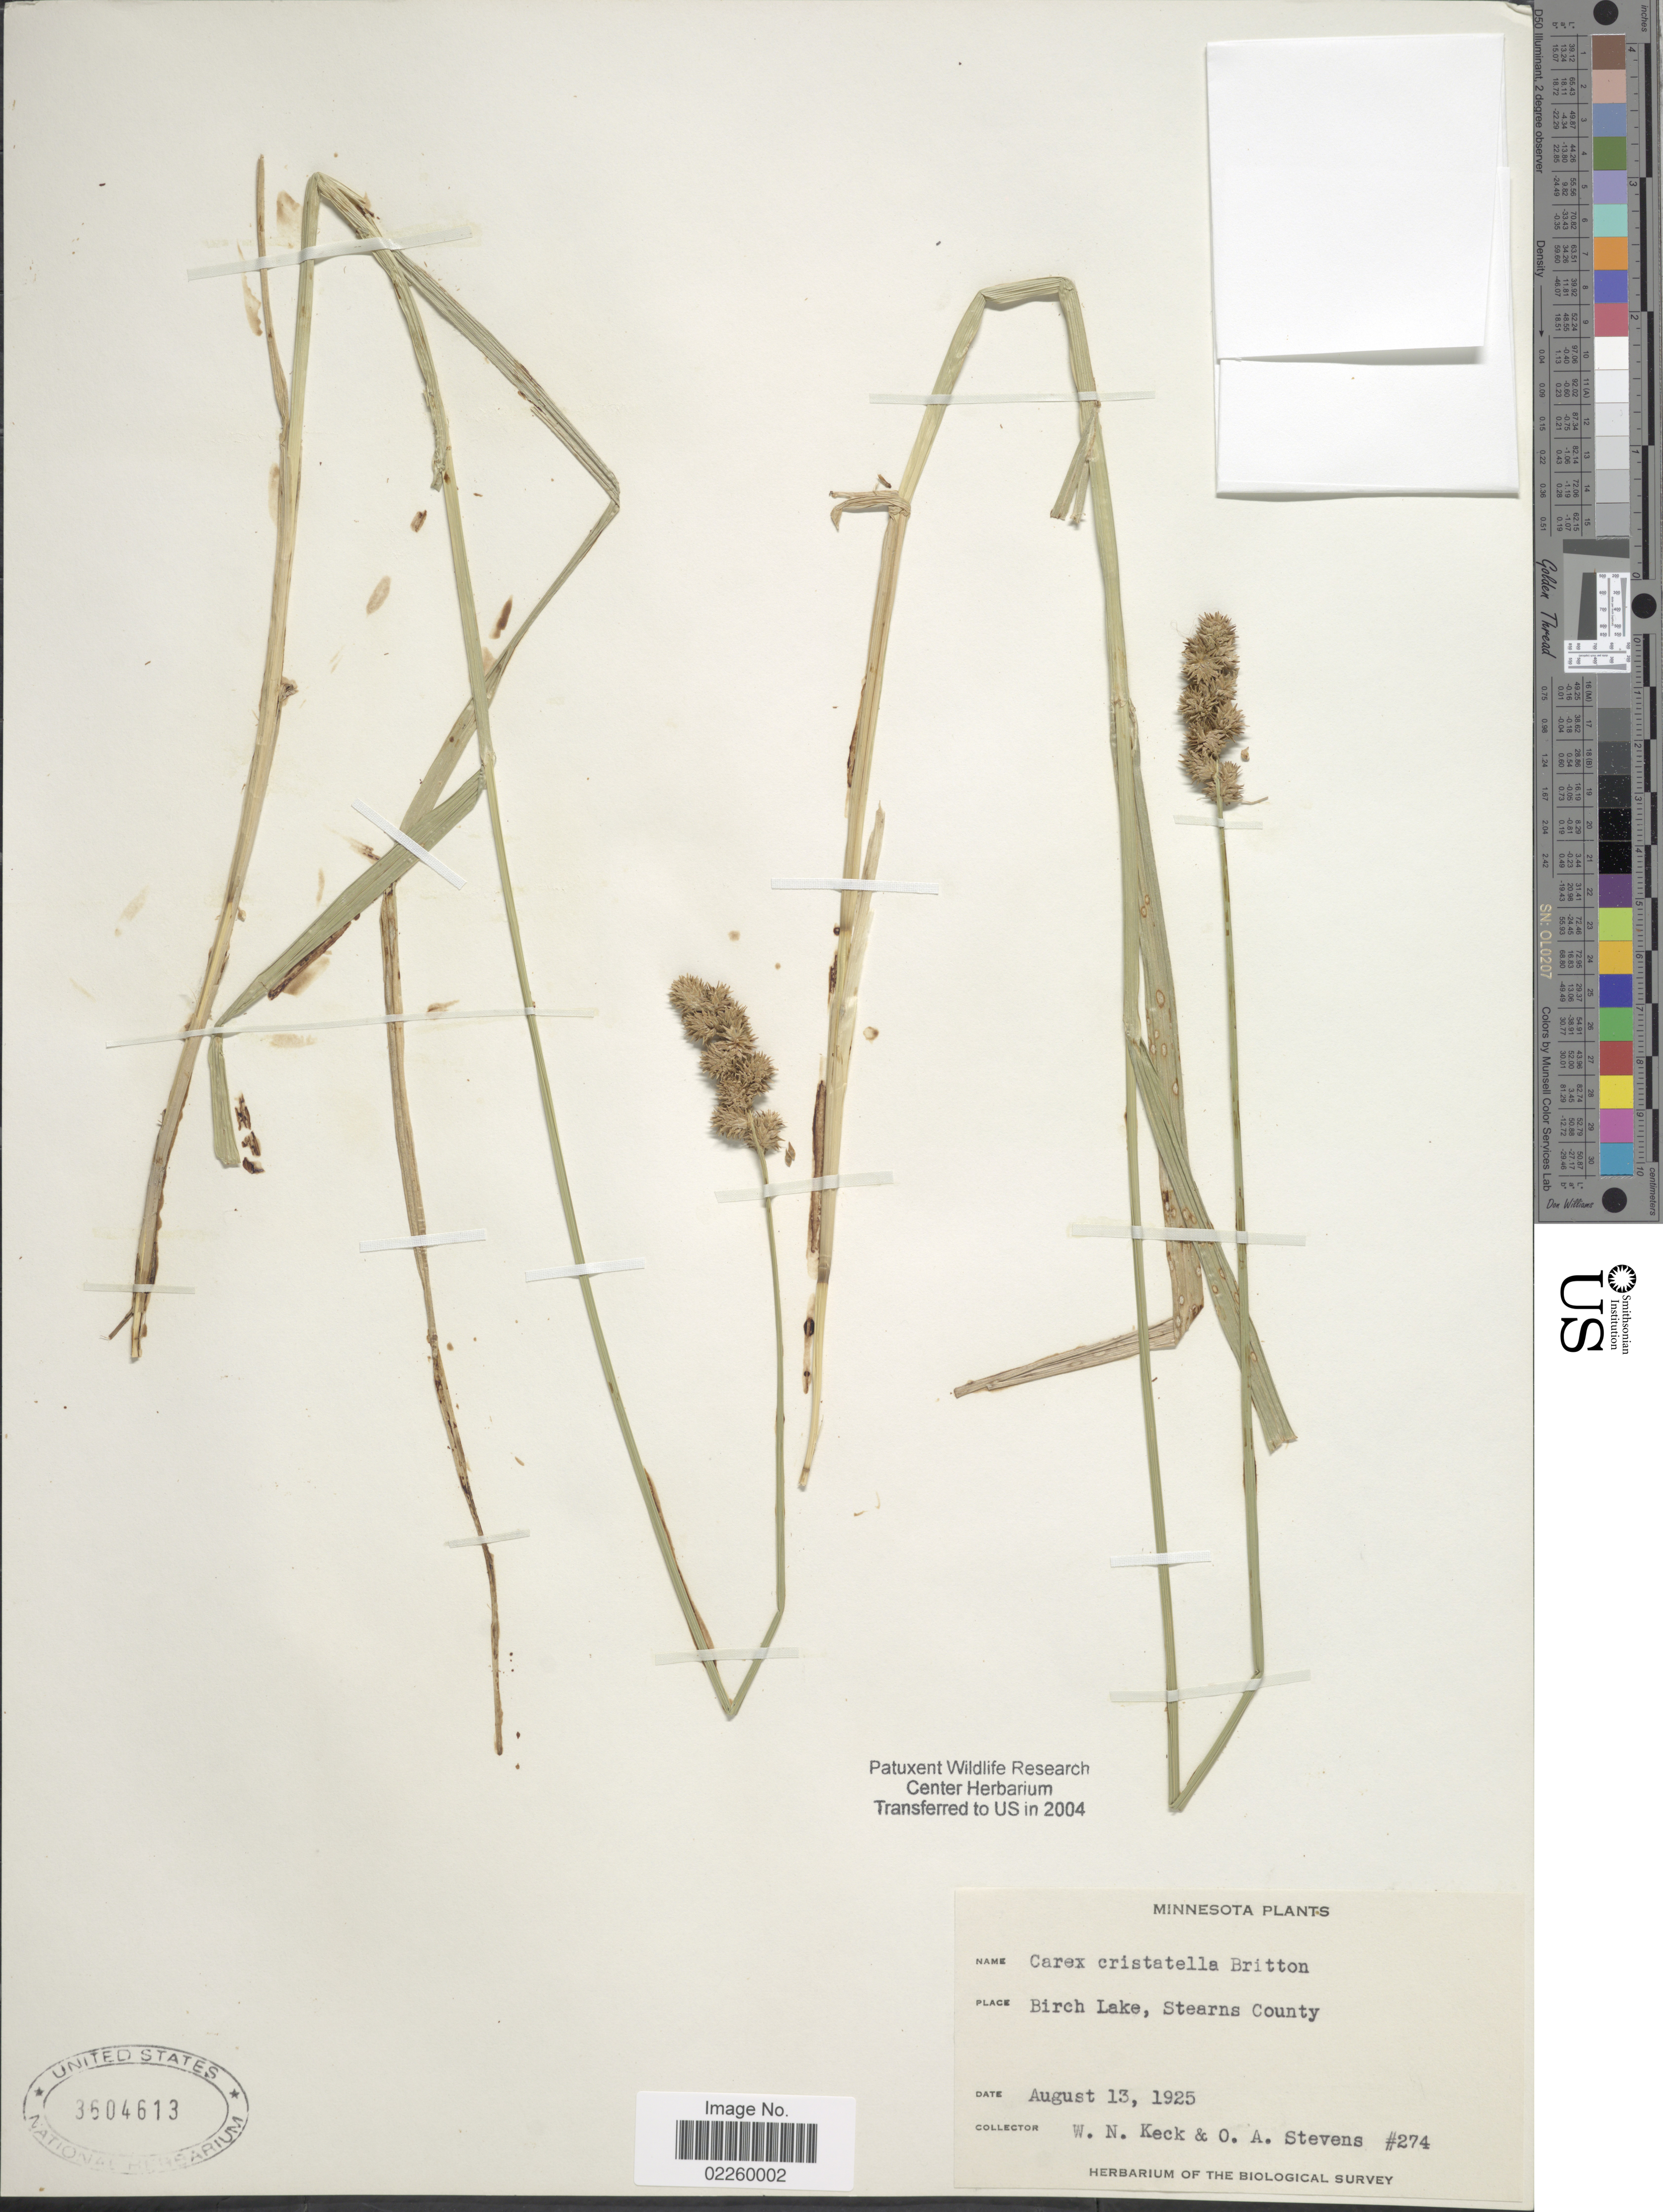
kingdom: Plantae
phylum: Tracheophyta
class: Liliopsida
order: Poales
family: Cyperaceae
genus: Carex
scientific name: Carex cristatella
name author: Britton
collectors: W. Keck & O. A. Stevens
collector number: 274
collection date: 1925-08-13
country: United States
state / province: Minnesota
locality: Birch Lake, Steerns County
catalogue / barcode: US 3604613